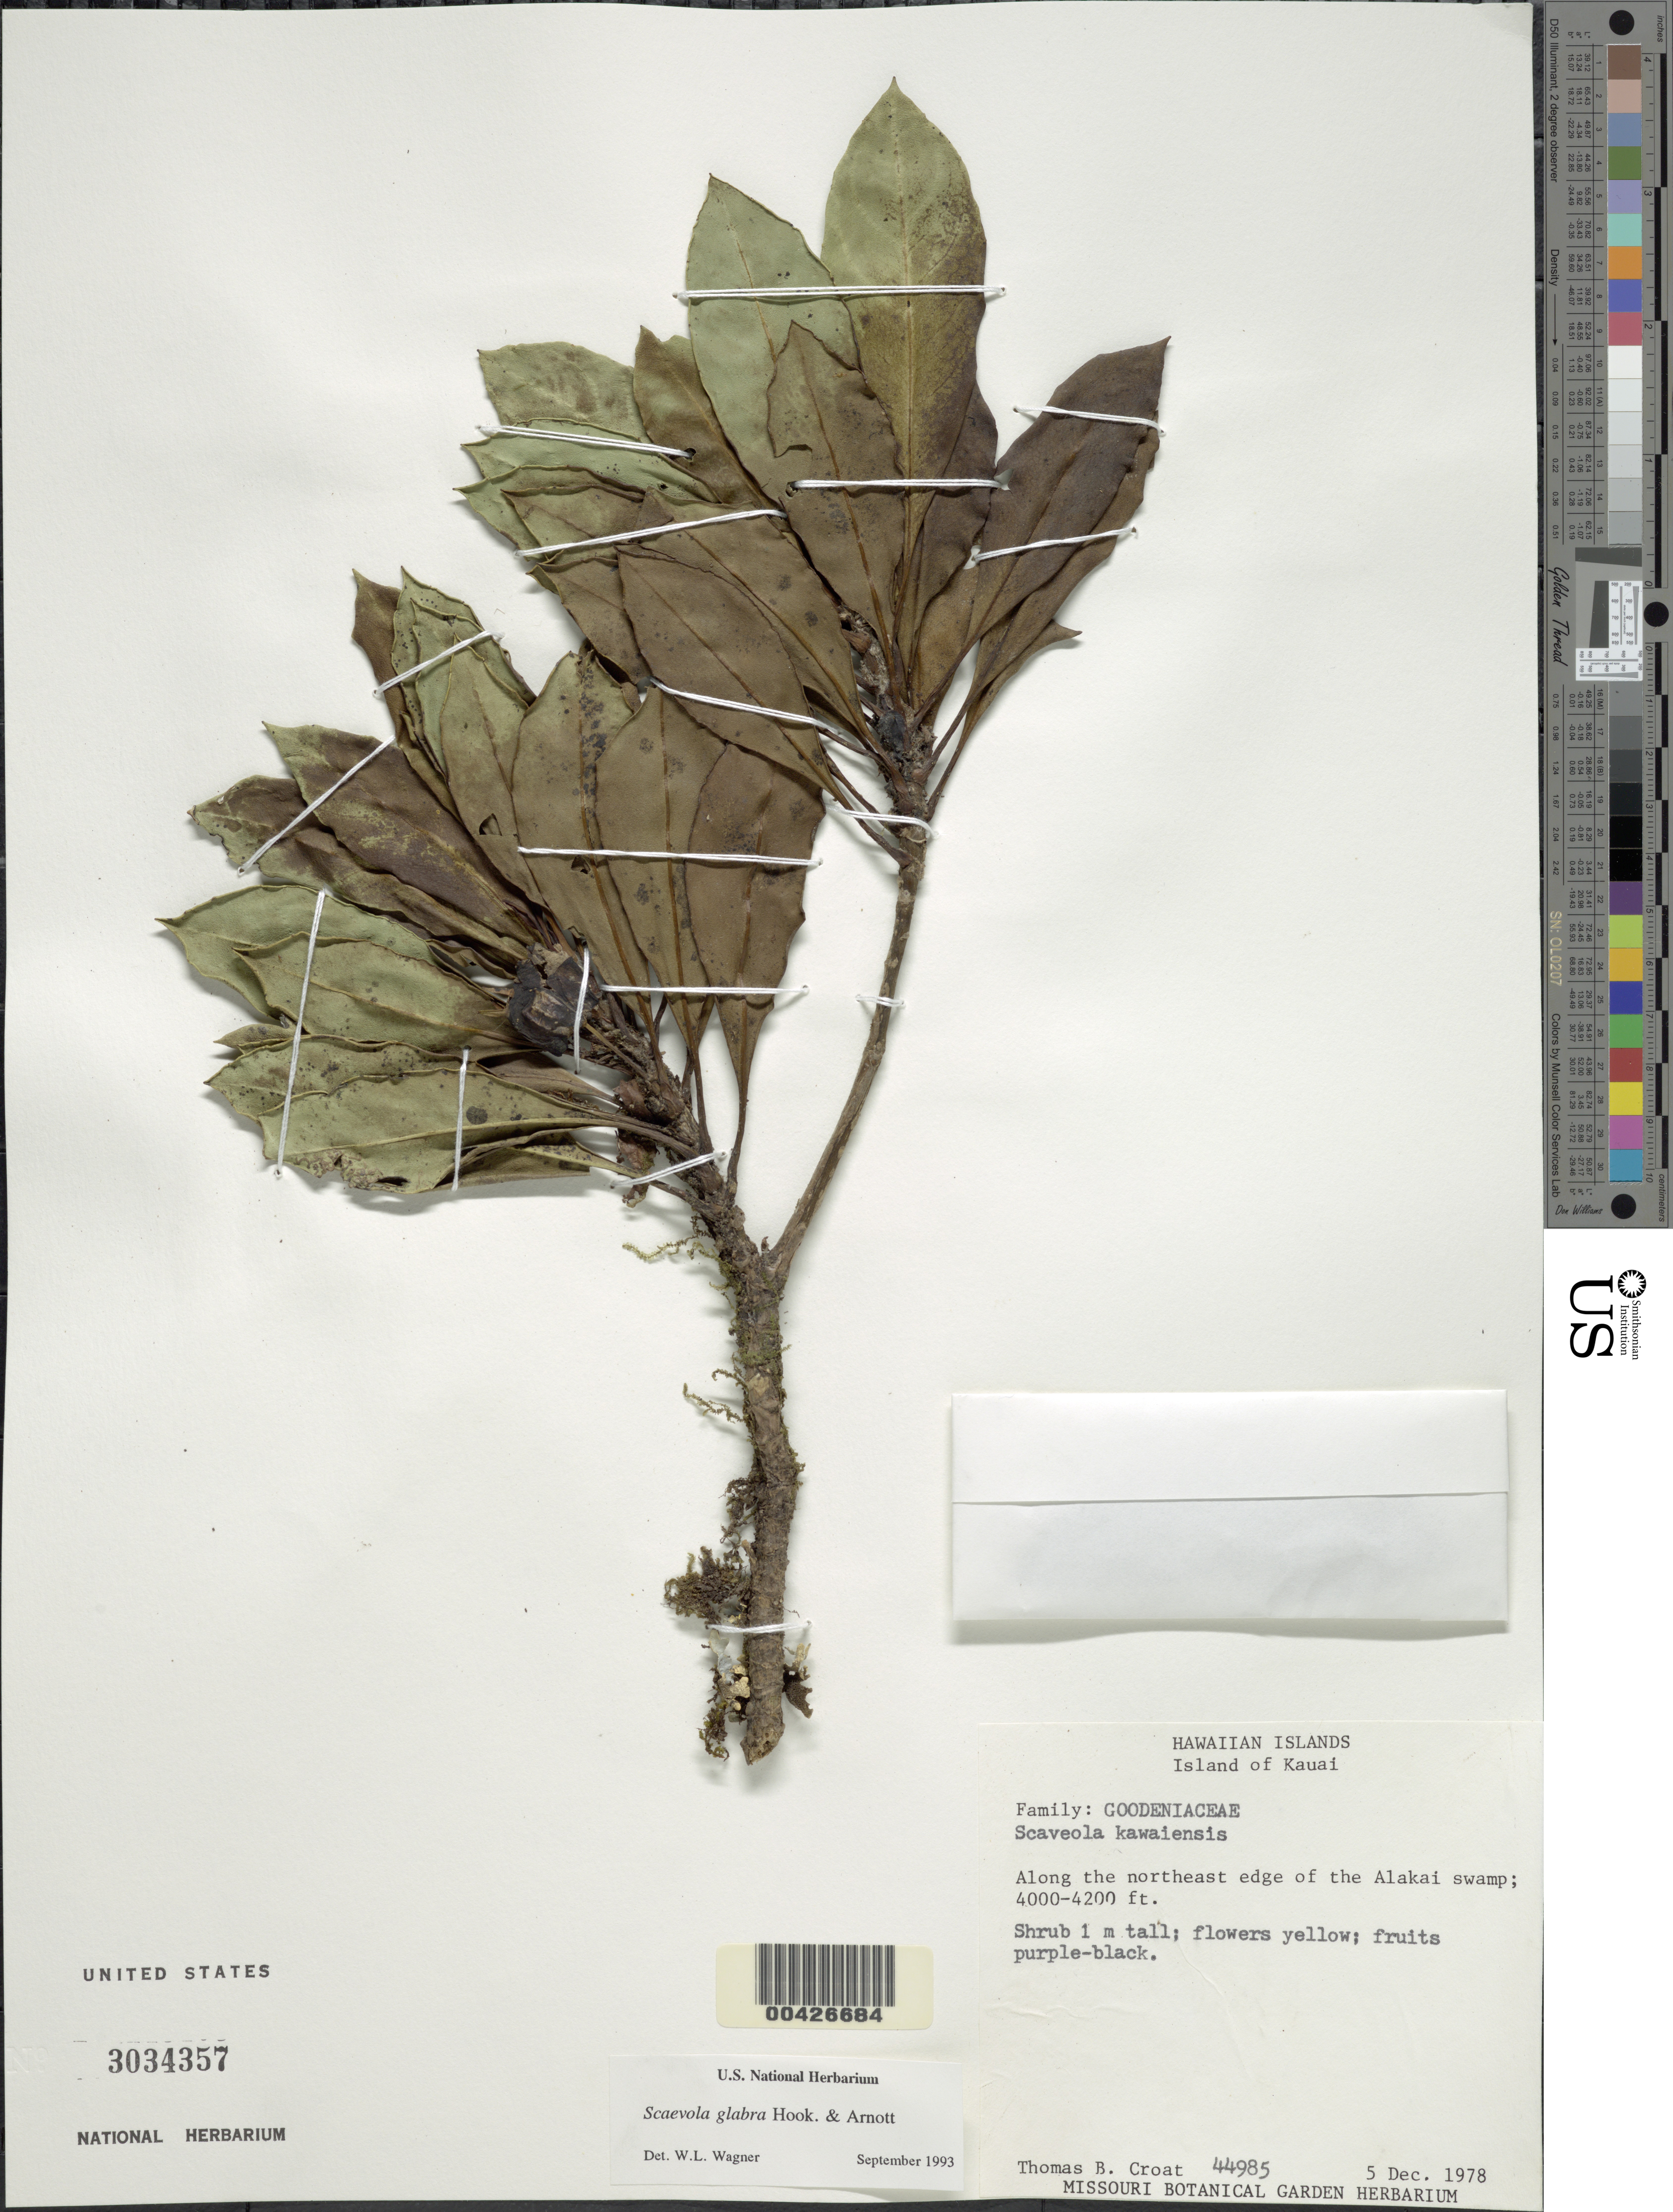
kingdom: Plantae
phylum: Tracheophyta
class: Magnoliopsida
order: Asterales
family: Goodeniaceae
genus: Scaevola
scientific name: Scaevola glabra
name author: Hook. & Arn.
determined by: Wagner, W. L., (BOT), Smithsonian Institution - National Museum of Natural History (UNITED STATES)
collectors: T. B. Croat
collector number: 44985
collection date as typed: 5 Dec 1978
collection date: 1978-12-05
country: United States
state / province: Hawaii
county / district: Kauai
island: Kaua'i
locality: Along the northeast edge of the Alakai swamp.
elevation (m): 1219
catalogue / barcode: US 3034357